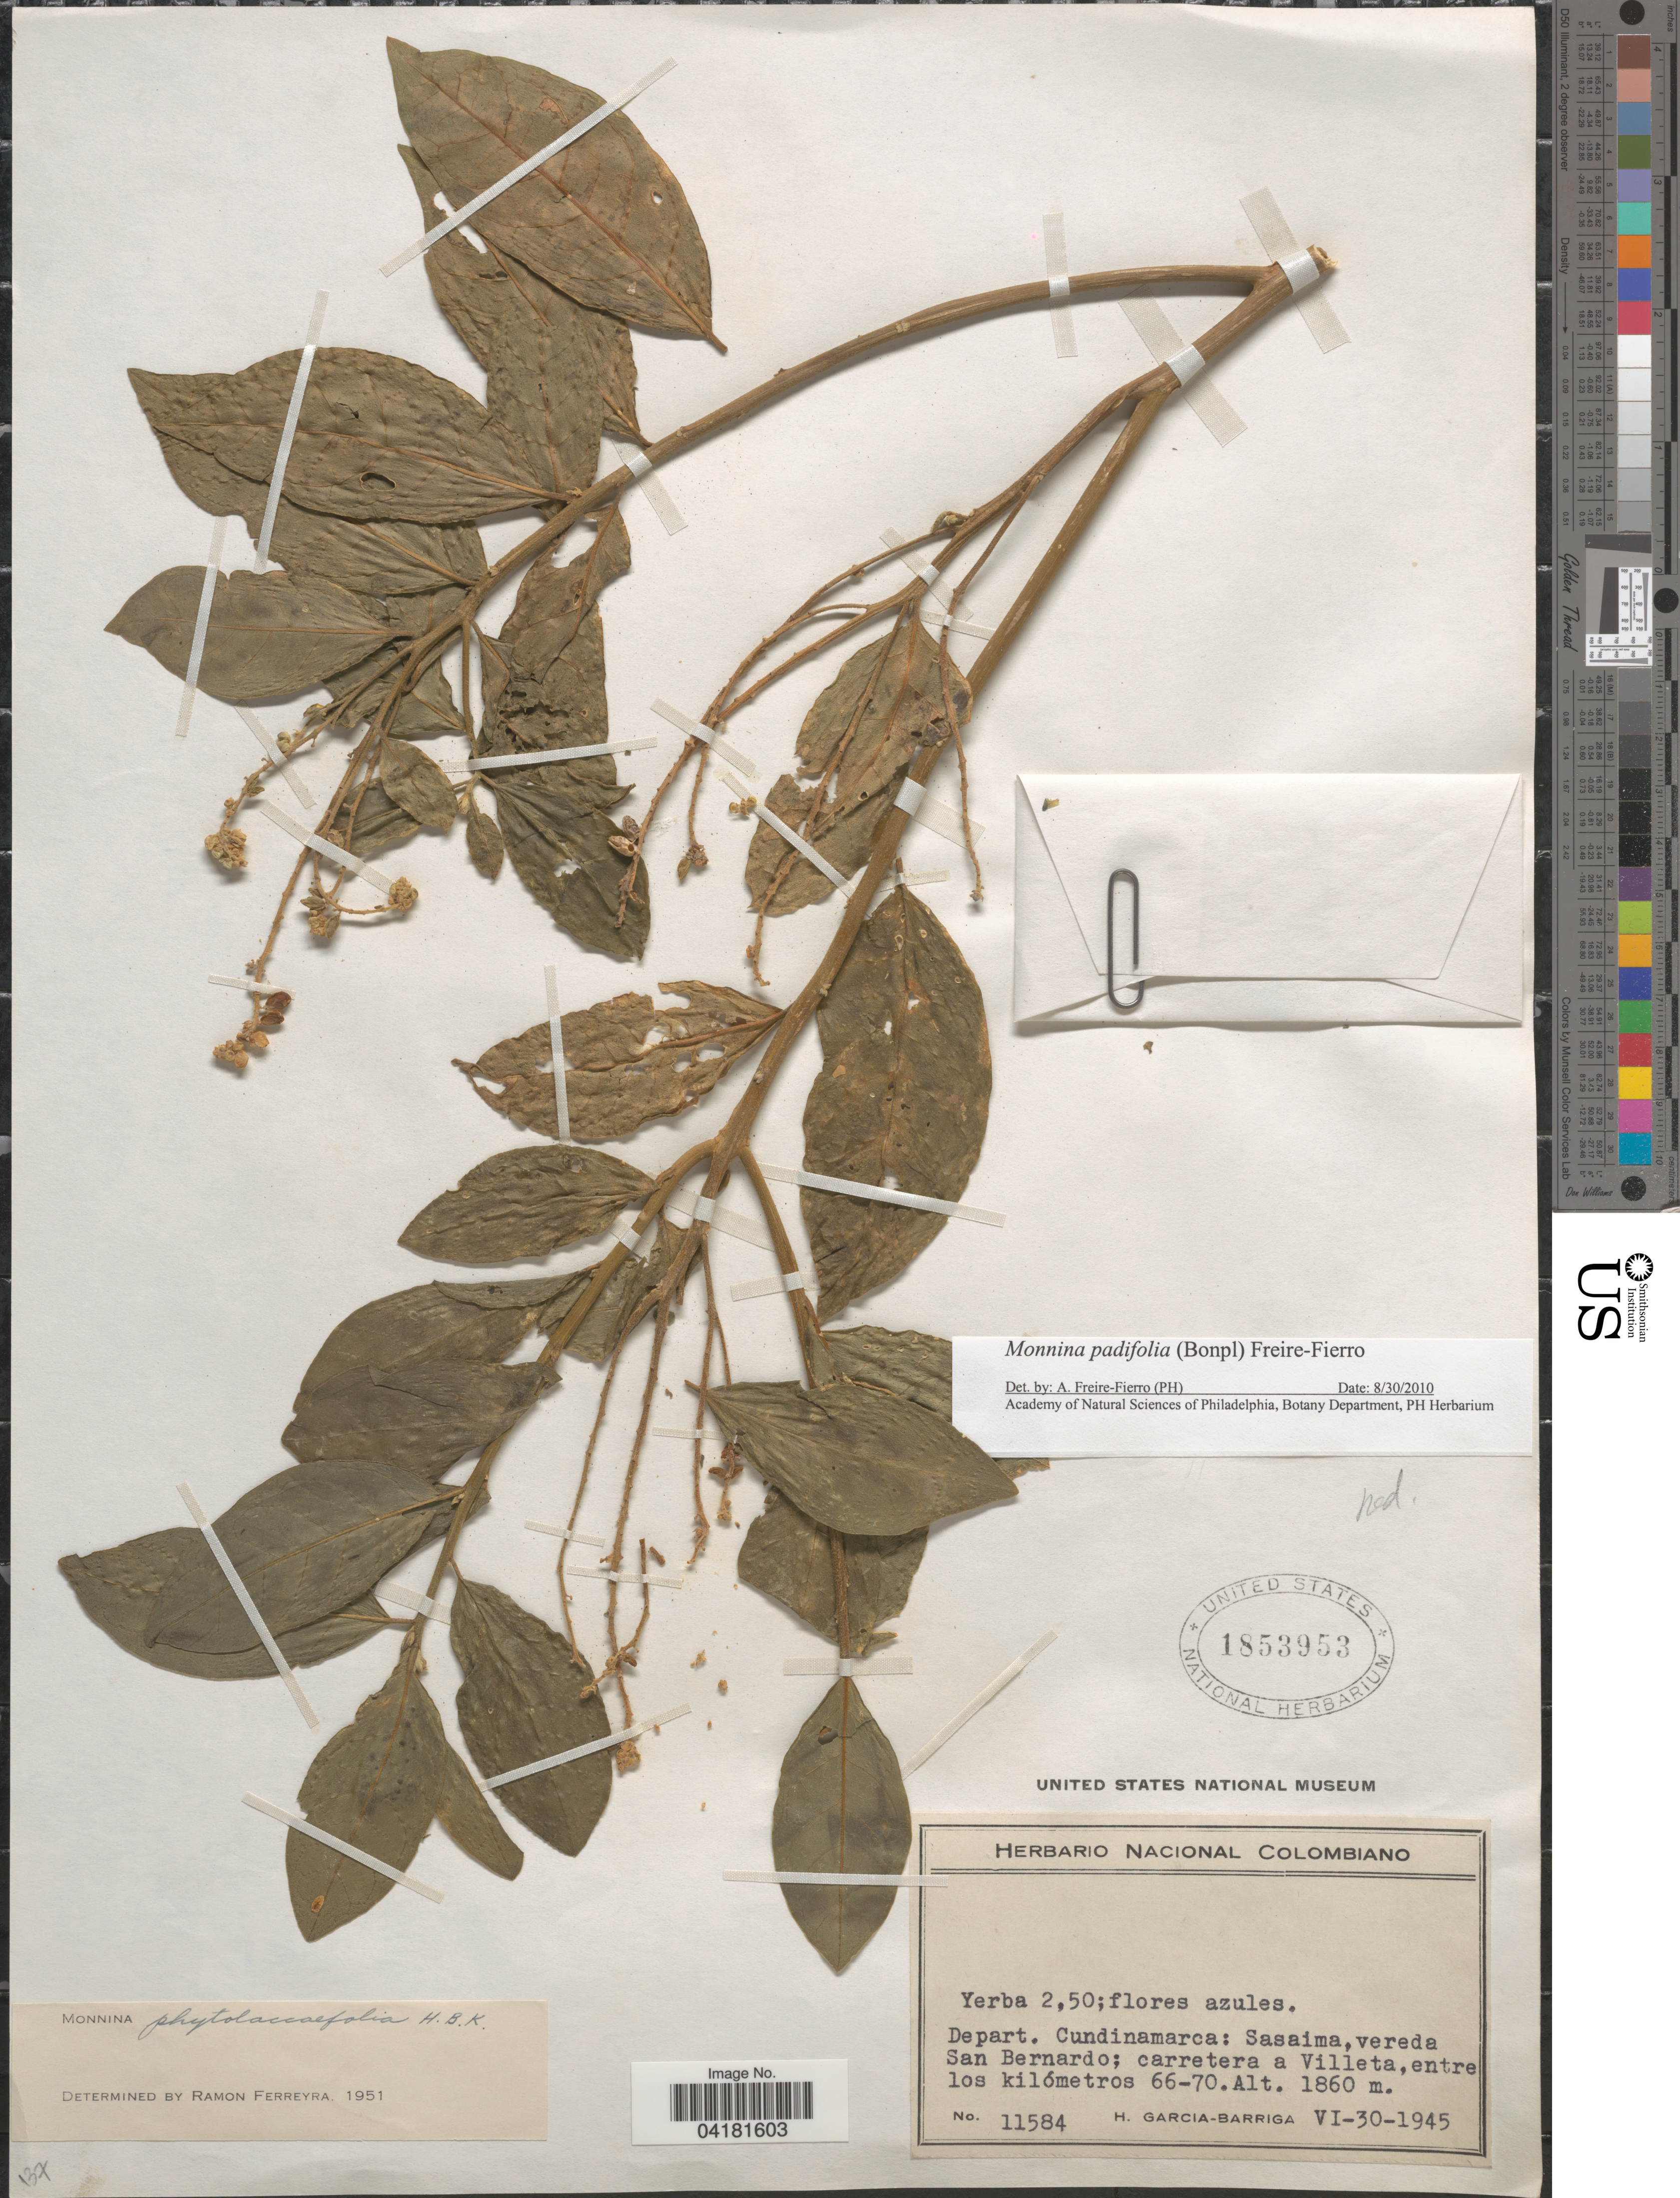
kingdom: Plantae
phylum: Tracheophyta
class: Magnoliopsida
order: Fabales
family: Polygalaceae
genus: Monnina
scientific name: Monnina padifolia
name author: (Bonpl.) Freire-Fierro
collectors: H. García Barriga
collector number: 11584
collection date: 1945-06-30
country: Colombia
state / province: Cundinamarca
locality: Depart. Cundinamarca: Sasaima, vereda San Bernardo; carretera a Villeta, entre los kilómetros 66-70.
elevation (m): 1860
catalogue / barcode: US 1853953